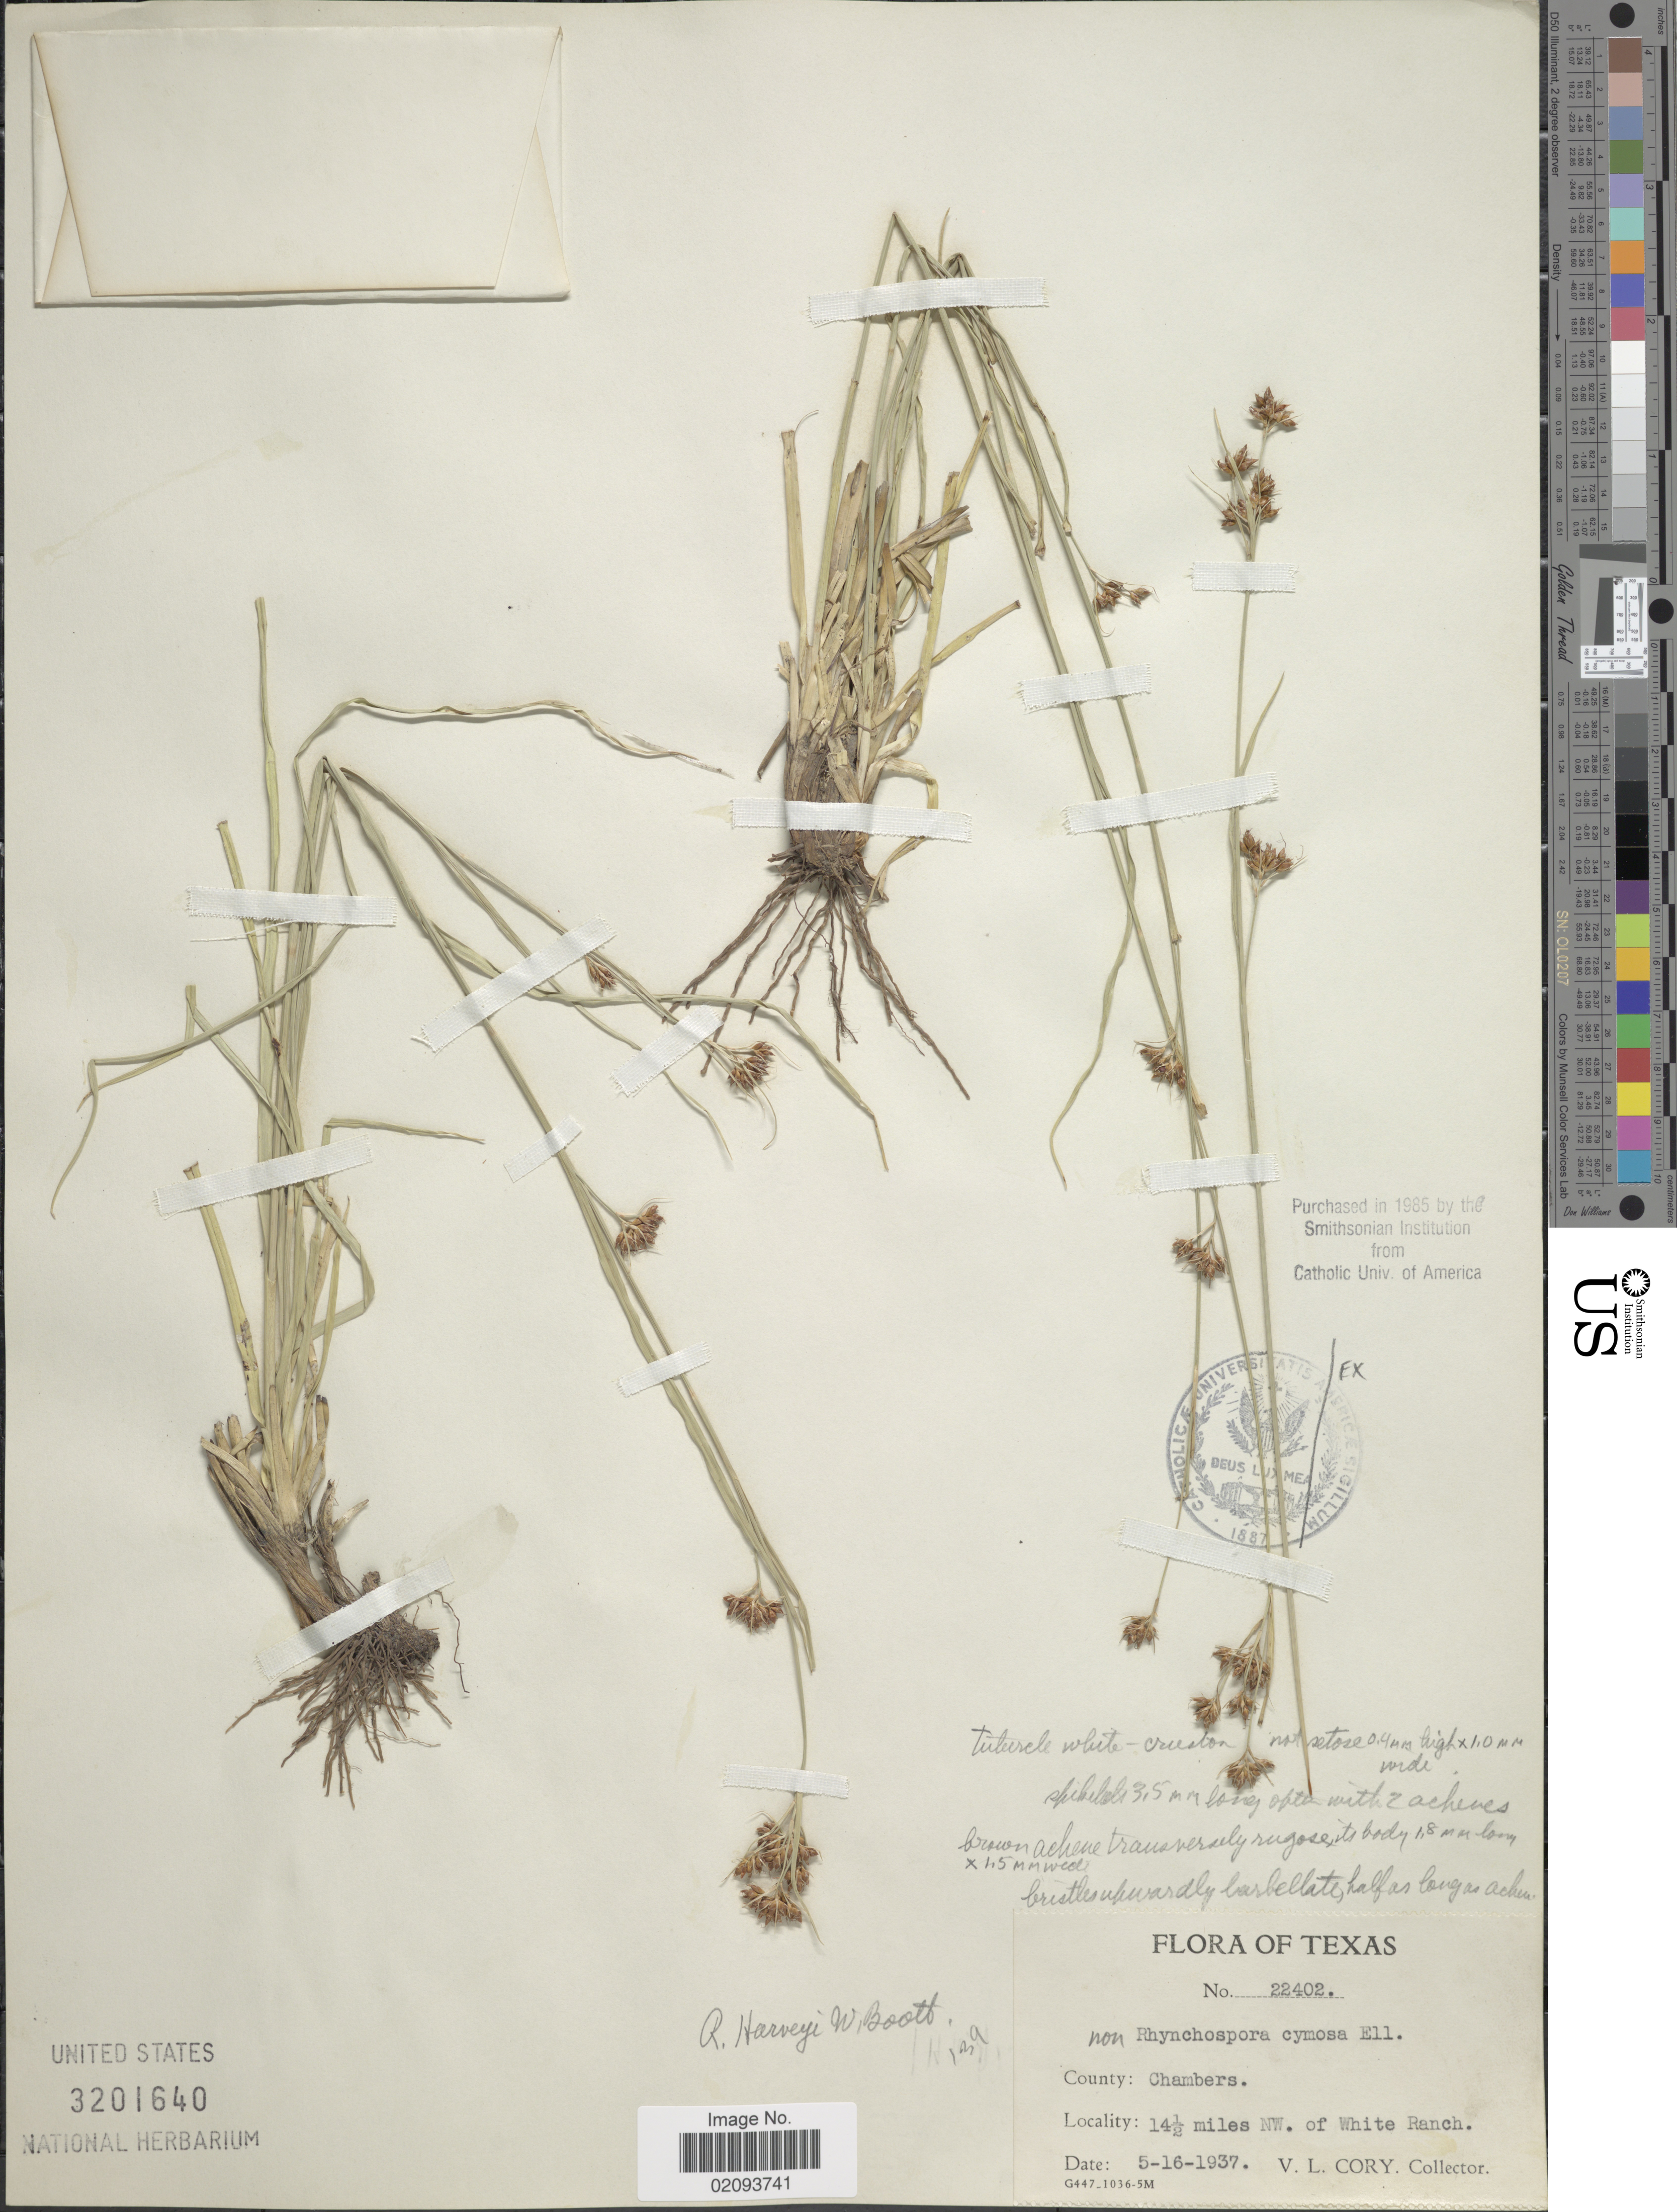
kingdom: Plantae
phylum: Tracheophyta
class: Liliopsida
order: Poales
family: Cyperaceae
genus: Rhynchospora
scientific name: Rhynchospora harveyi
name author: W. Boott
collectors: V. Cory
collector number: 22402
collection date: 1937-05-16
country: United States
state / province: Texas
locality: County: Chambers. 14½ miles NW. of White Ranch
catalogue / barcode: US 3201640